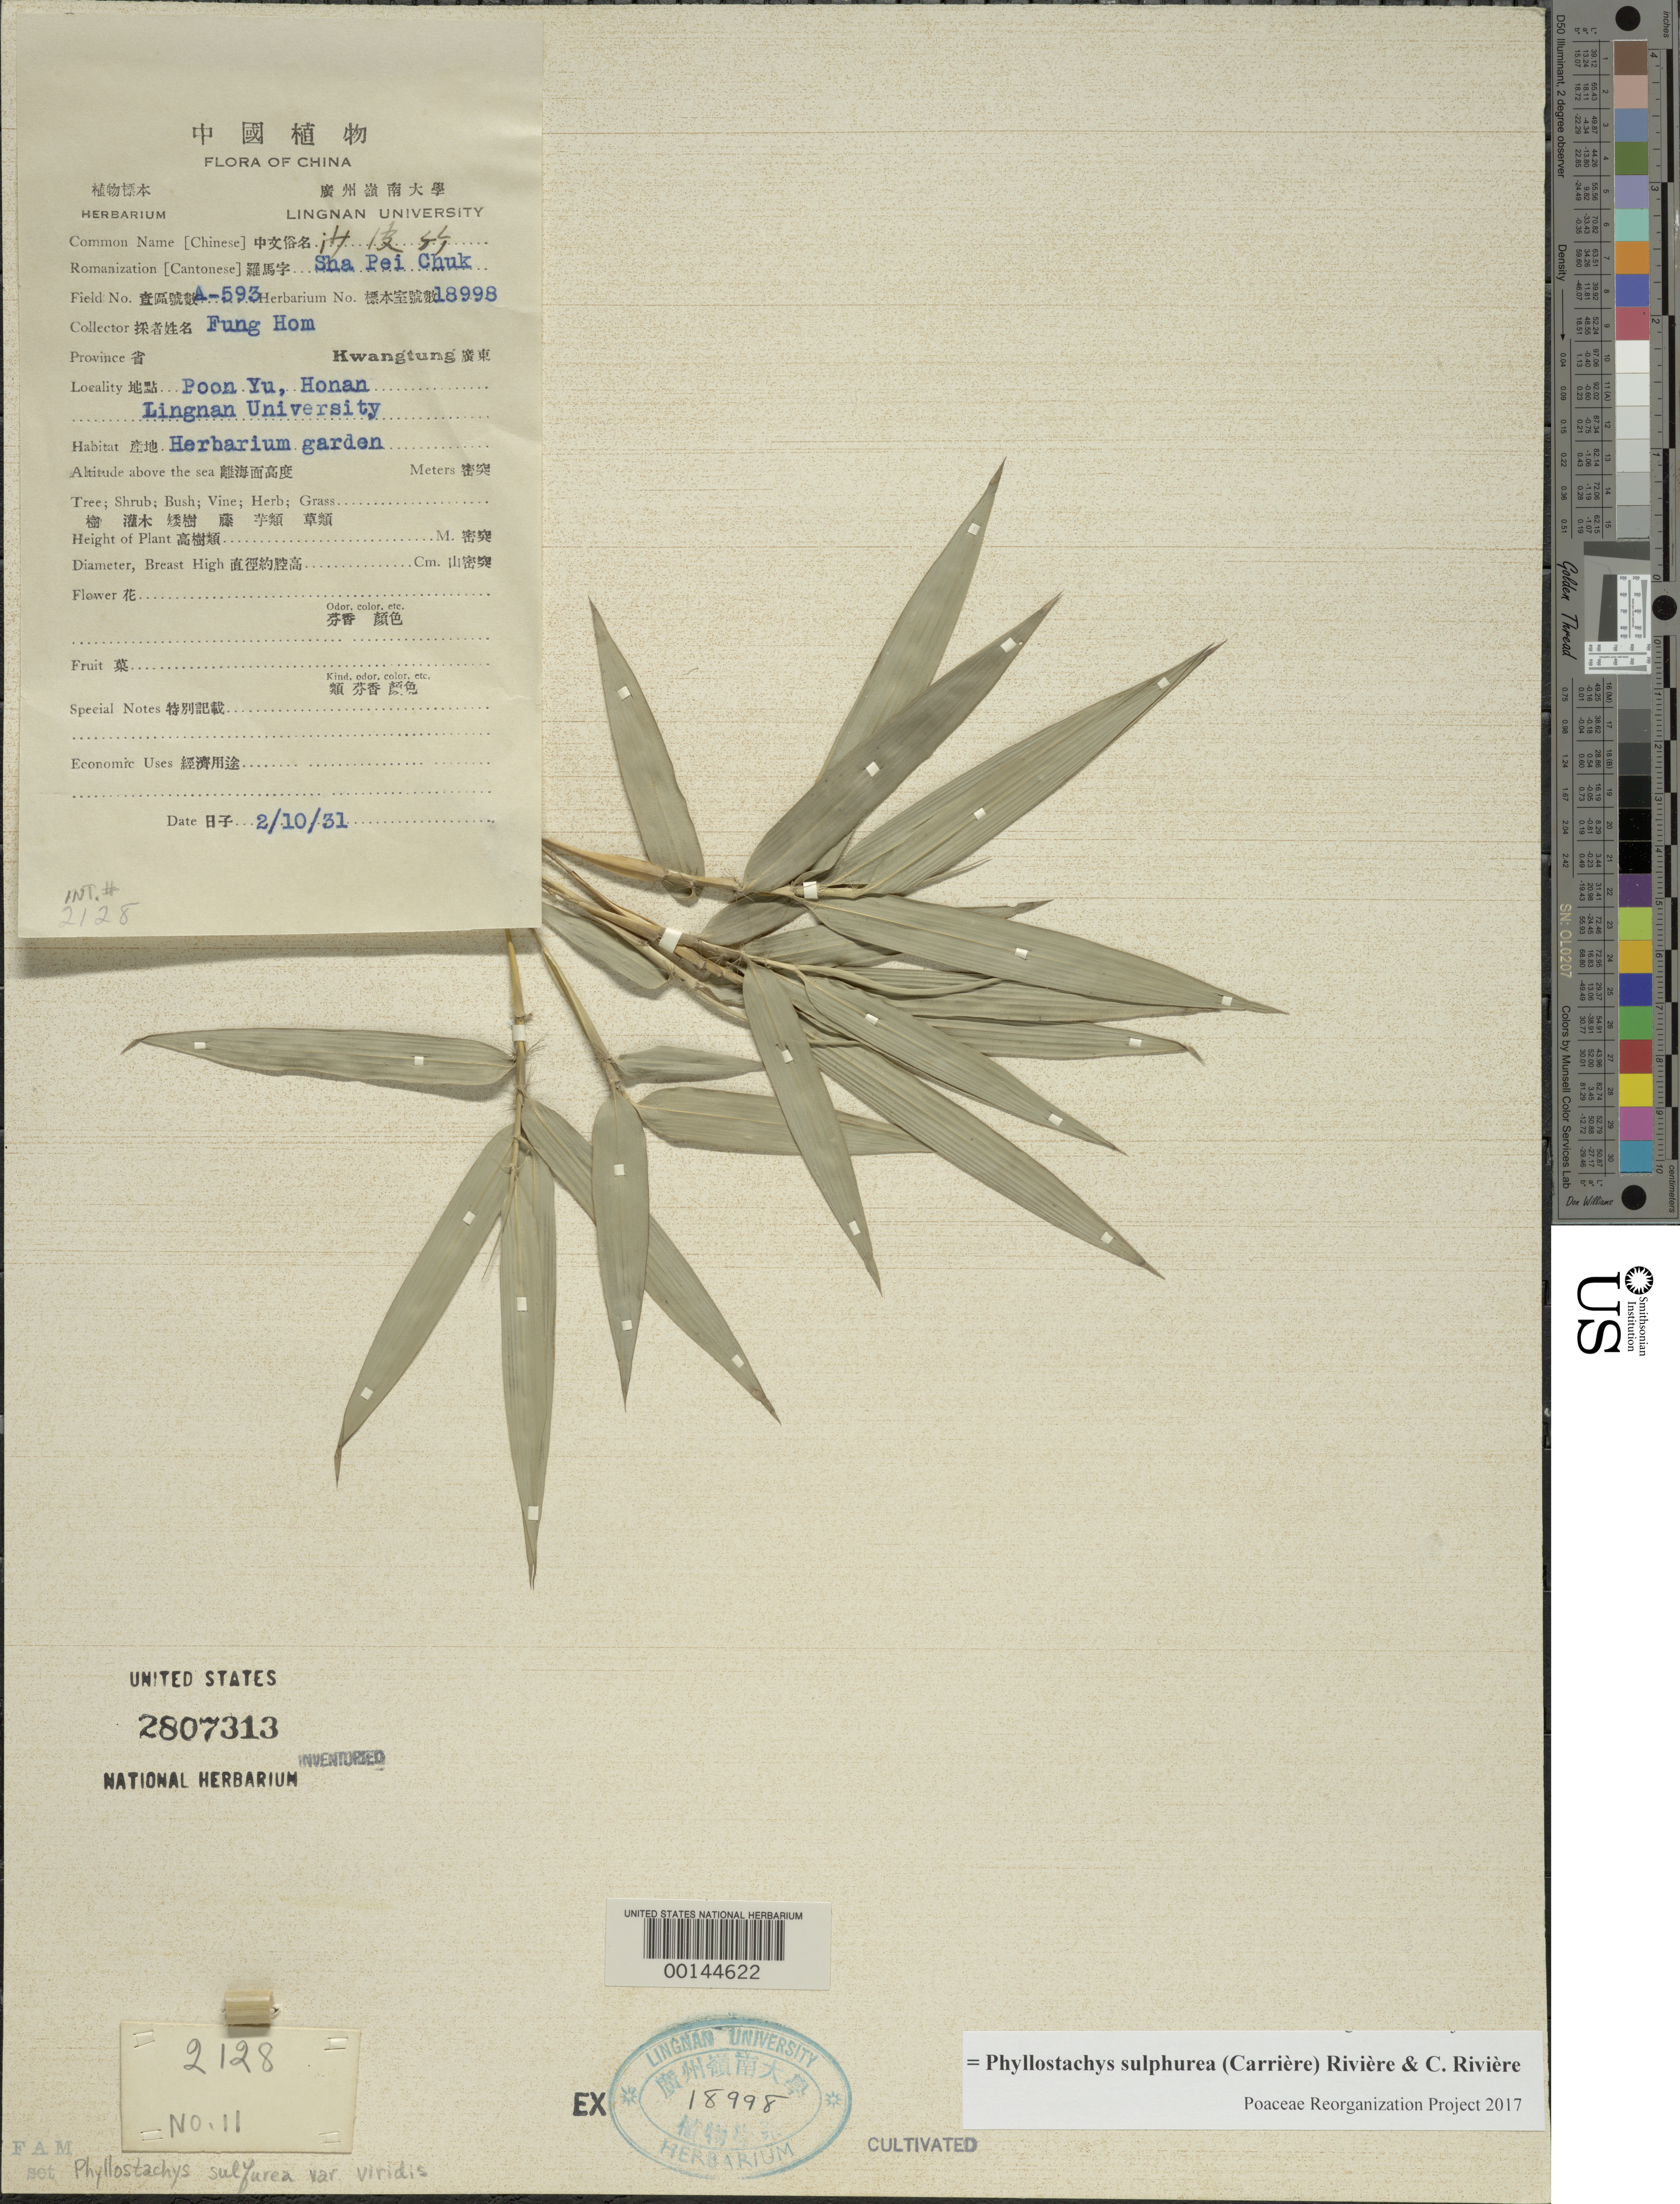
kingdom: Plantae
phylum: Tracheophyta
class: Liliopsida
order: Poales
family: Poaceae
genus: Phyllostachys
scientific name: Phyllostachys sulphurea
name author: (Carrière) Rivière & C. Rivière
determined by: Poaceae Reorganization Project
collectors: H. L. Fung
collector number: A-593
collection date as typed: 10 Feb 1931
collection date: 1931-02-10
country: China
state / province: Guangdong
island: Honam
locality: Honan, poon yu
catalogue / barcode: US 2807313